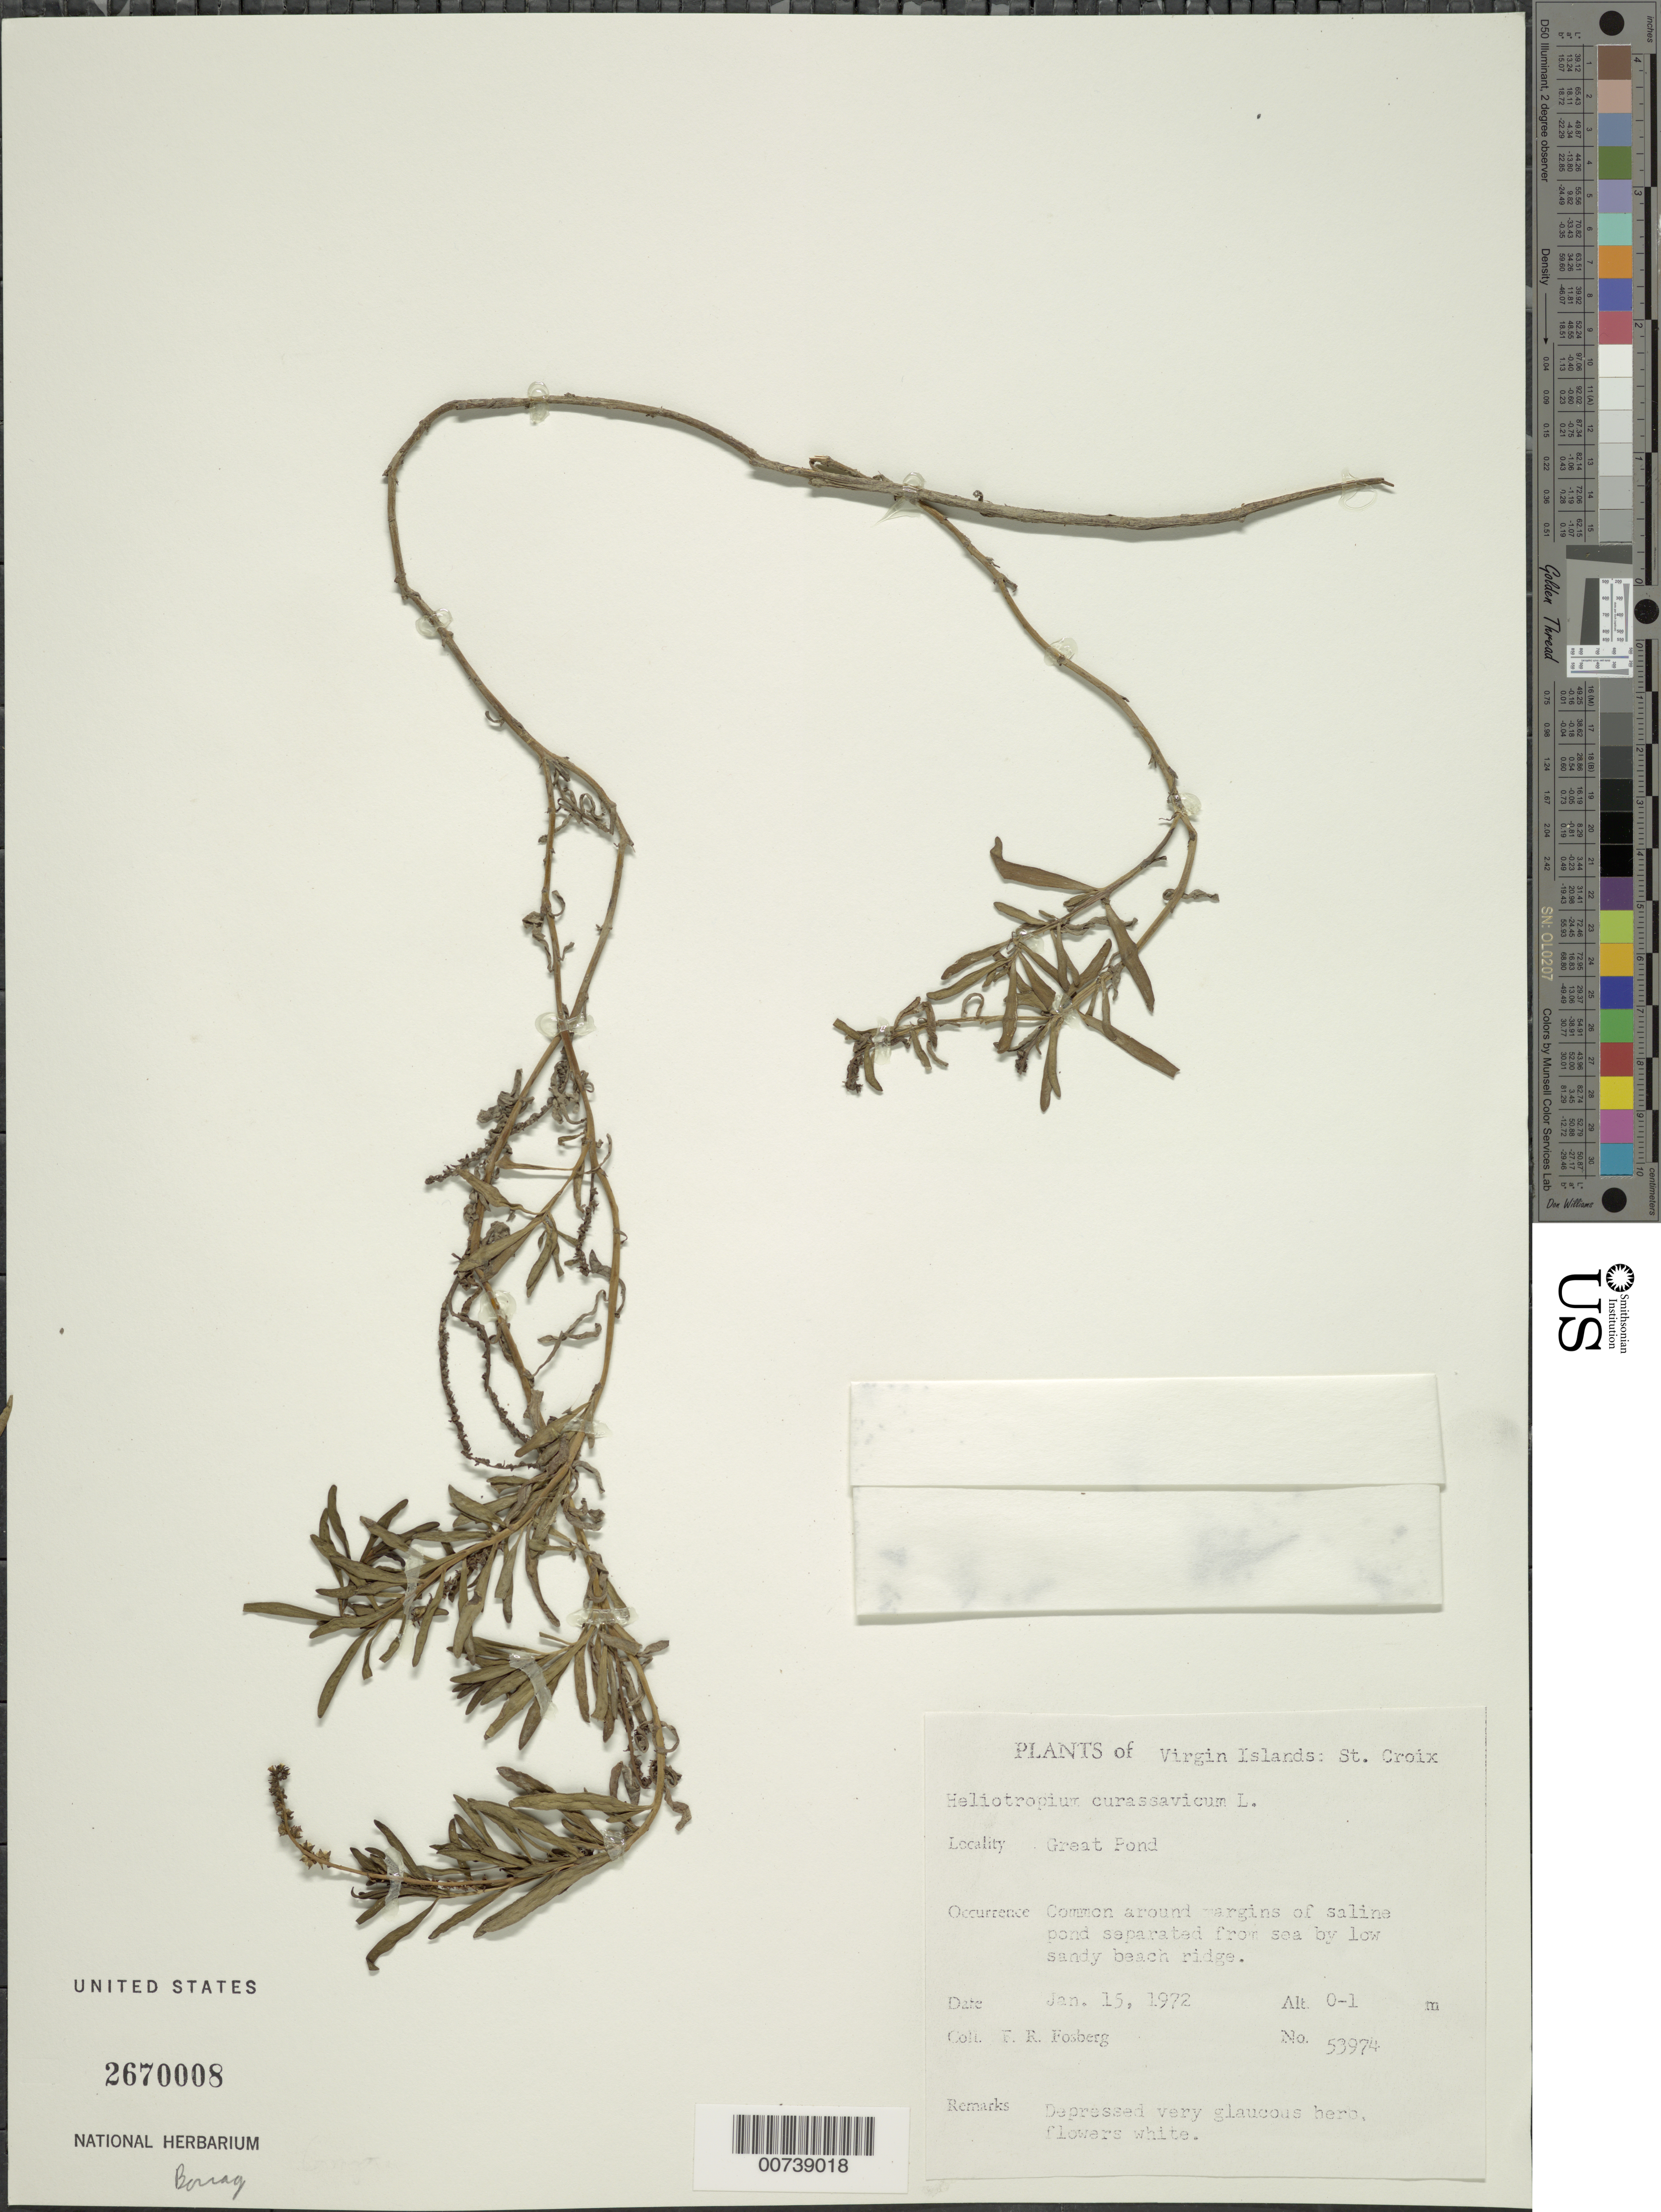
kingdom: Plantae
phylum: Tracheophyta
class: Magnoliopsida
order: Boraginales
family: Heliotropiaceae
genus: Heliotropium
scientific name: Heliotropium curassavicum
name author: L.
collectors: F. R. Fosberg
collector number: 53974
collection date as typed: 15 Jan 1972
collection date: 1972-01-15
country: U.S. Virgin Islands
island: St. Croix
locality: Great Pond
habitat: Common around margins of saline pond separated from sea bylow sandy beach ridge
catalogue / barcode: US 2670008